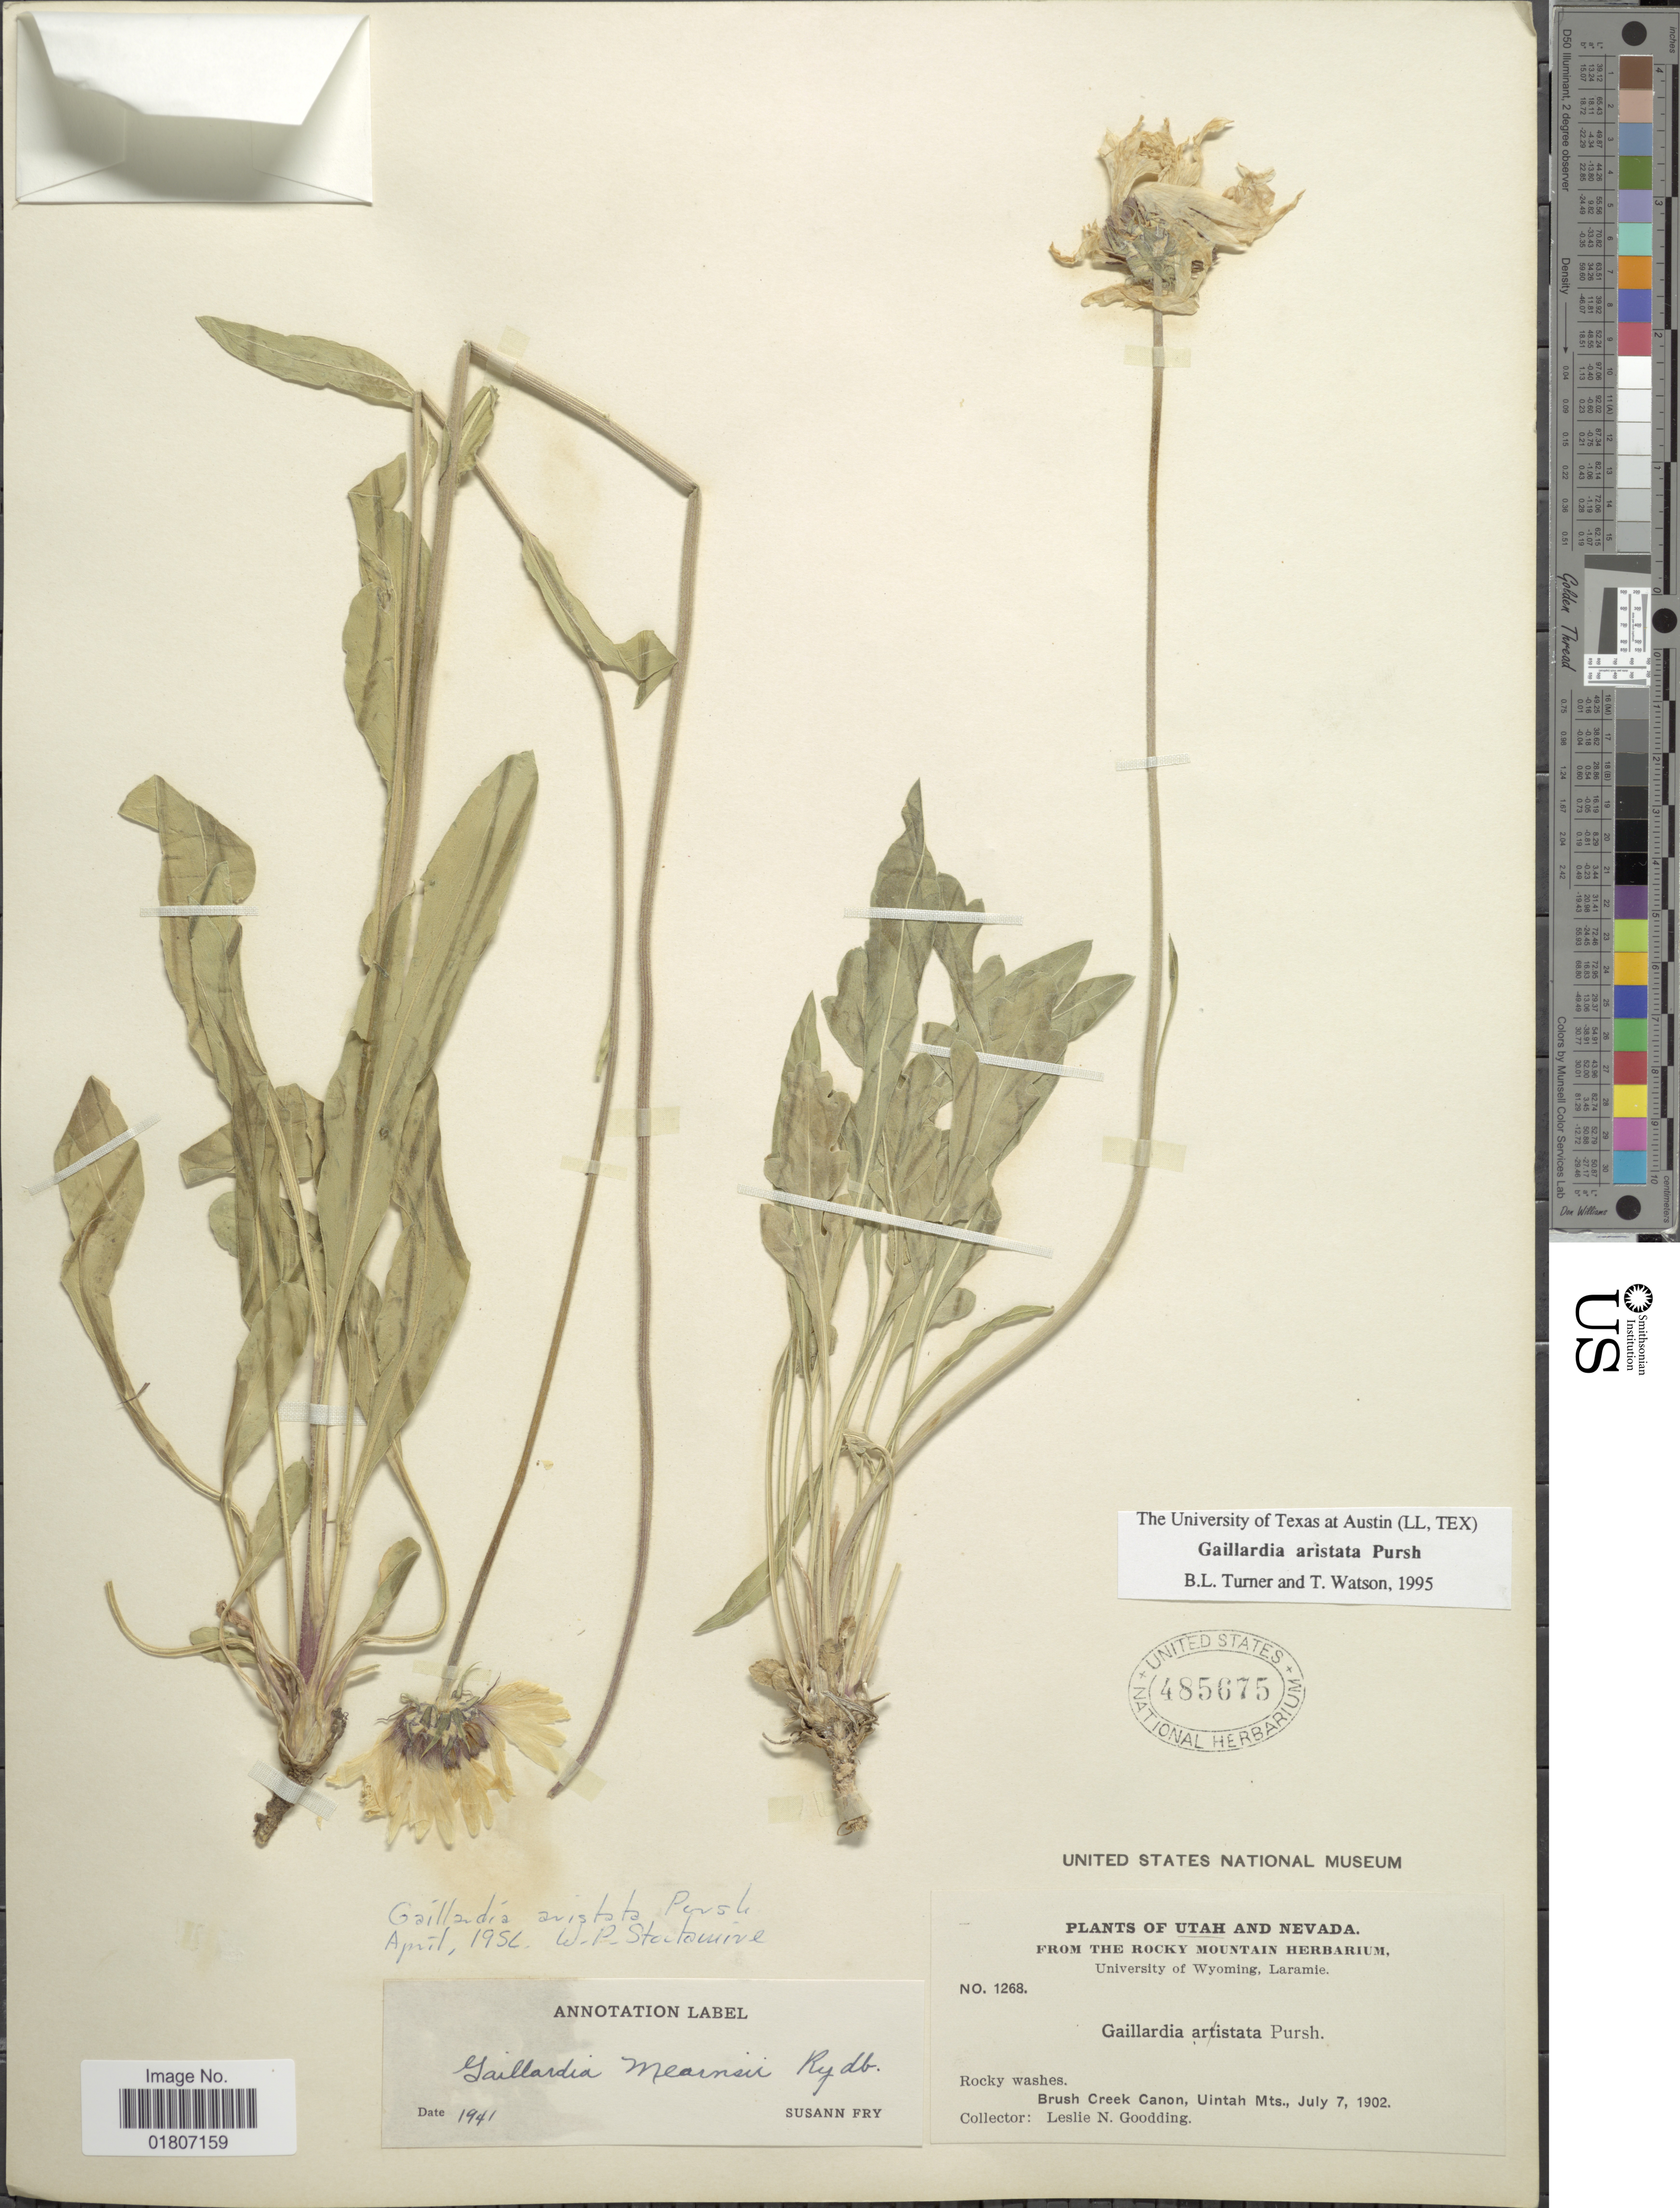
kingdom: Plantae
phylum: Tracheophyta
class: Magnoliopsida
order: Asterales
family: Asteraceae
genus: Gaillardia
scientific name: Gaillardia aristata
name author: Pursh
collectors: L. N. Goodding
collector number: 1268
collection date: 1902-07-07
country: United States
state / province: Utah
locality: Utah. Brush Creek Canon, Uintah Mts.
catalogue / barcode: US 485675